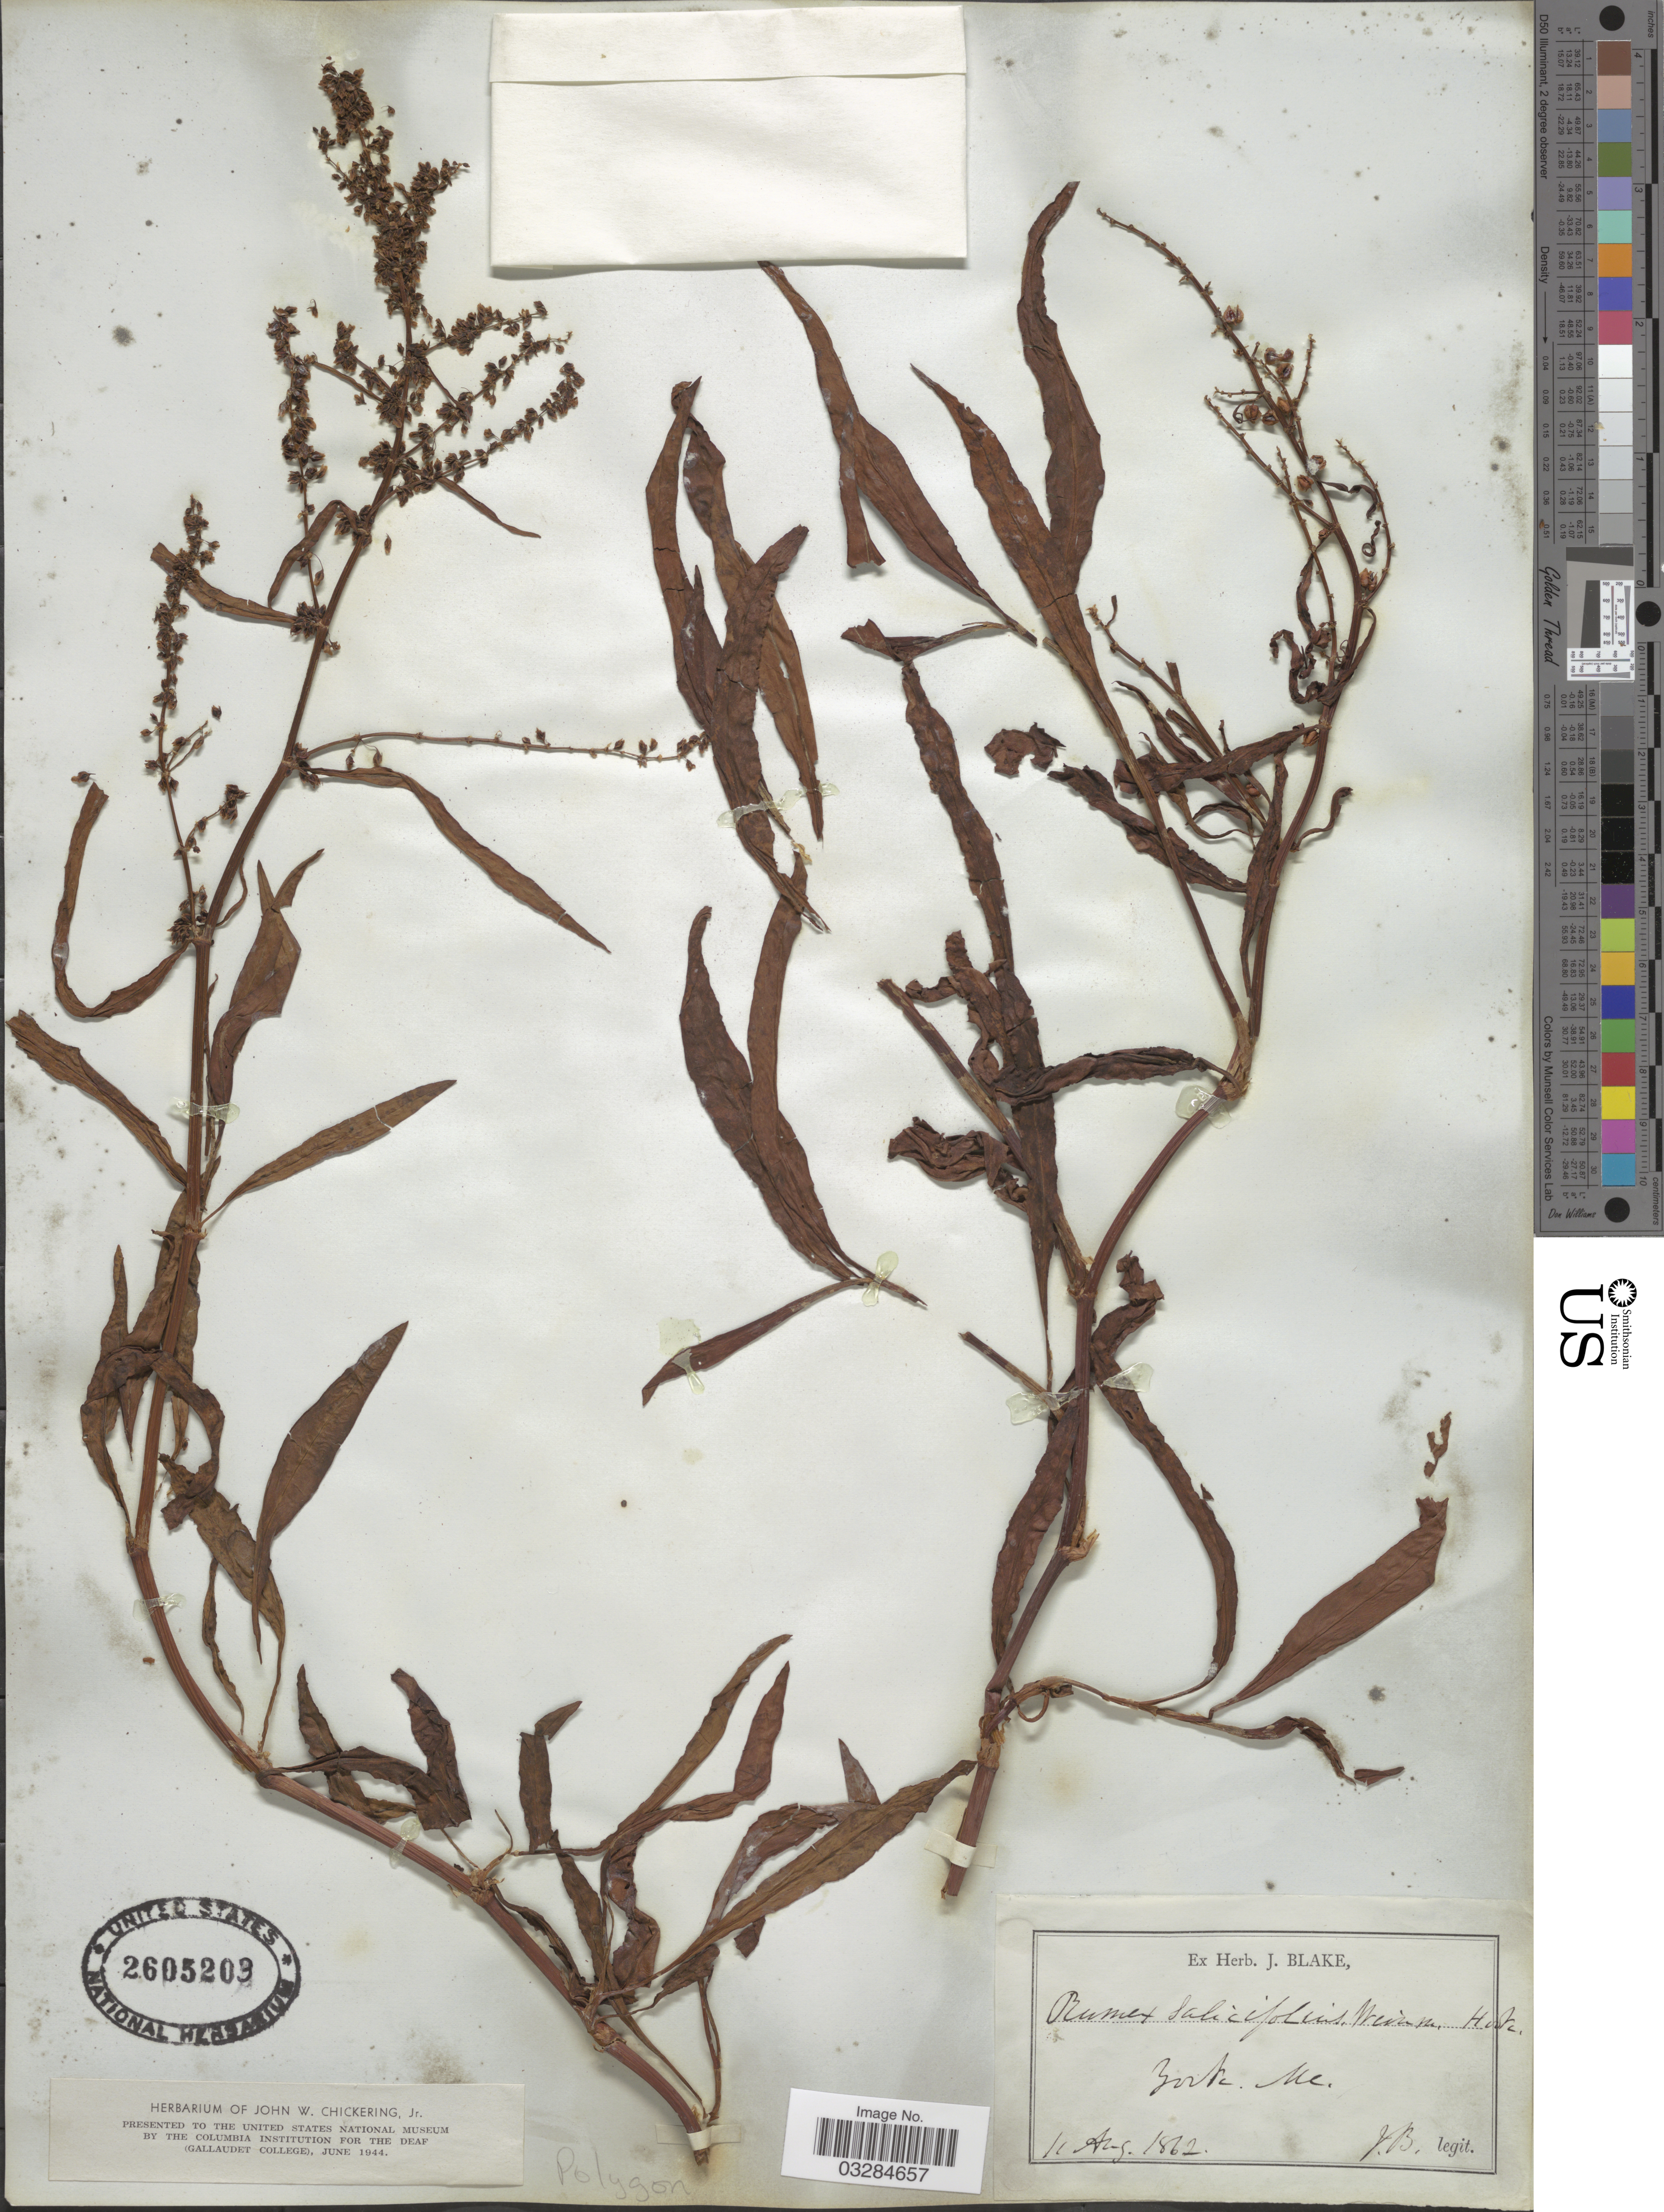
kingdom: Plantae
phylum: Tracheophyta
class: Magnoliopsida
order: Caryophyllales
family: Polygonaceae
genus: Rumex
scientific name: Rumex salicifolius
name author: Weinm.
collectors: J. B. Blake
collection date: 1862-08-11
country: United States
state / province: Maine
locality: York.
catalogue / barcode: US 2605203